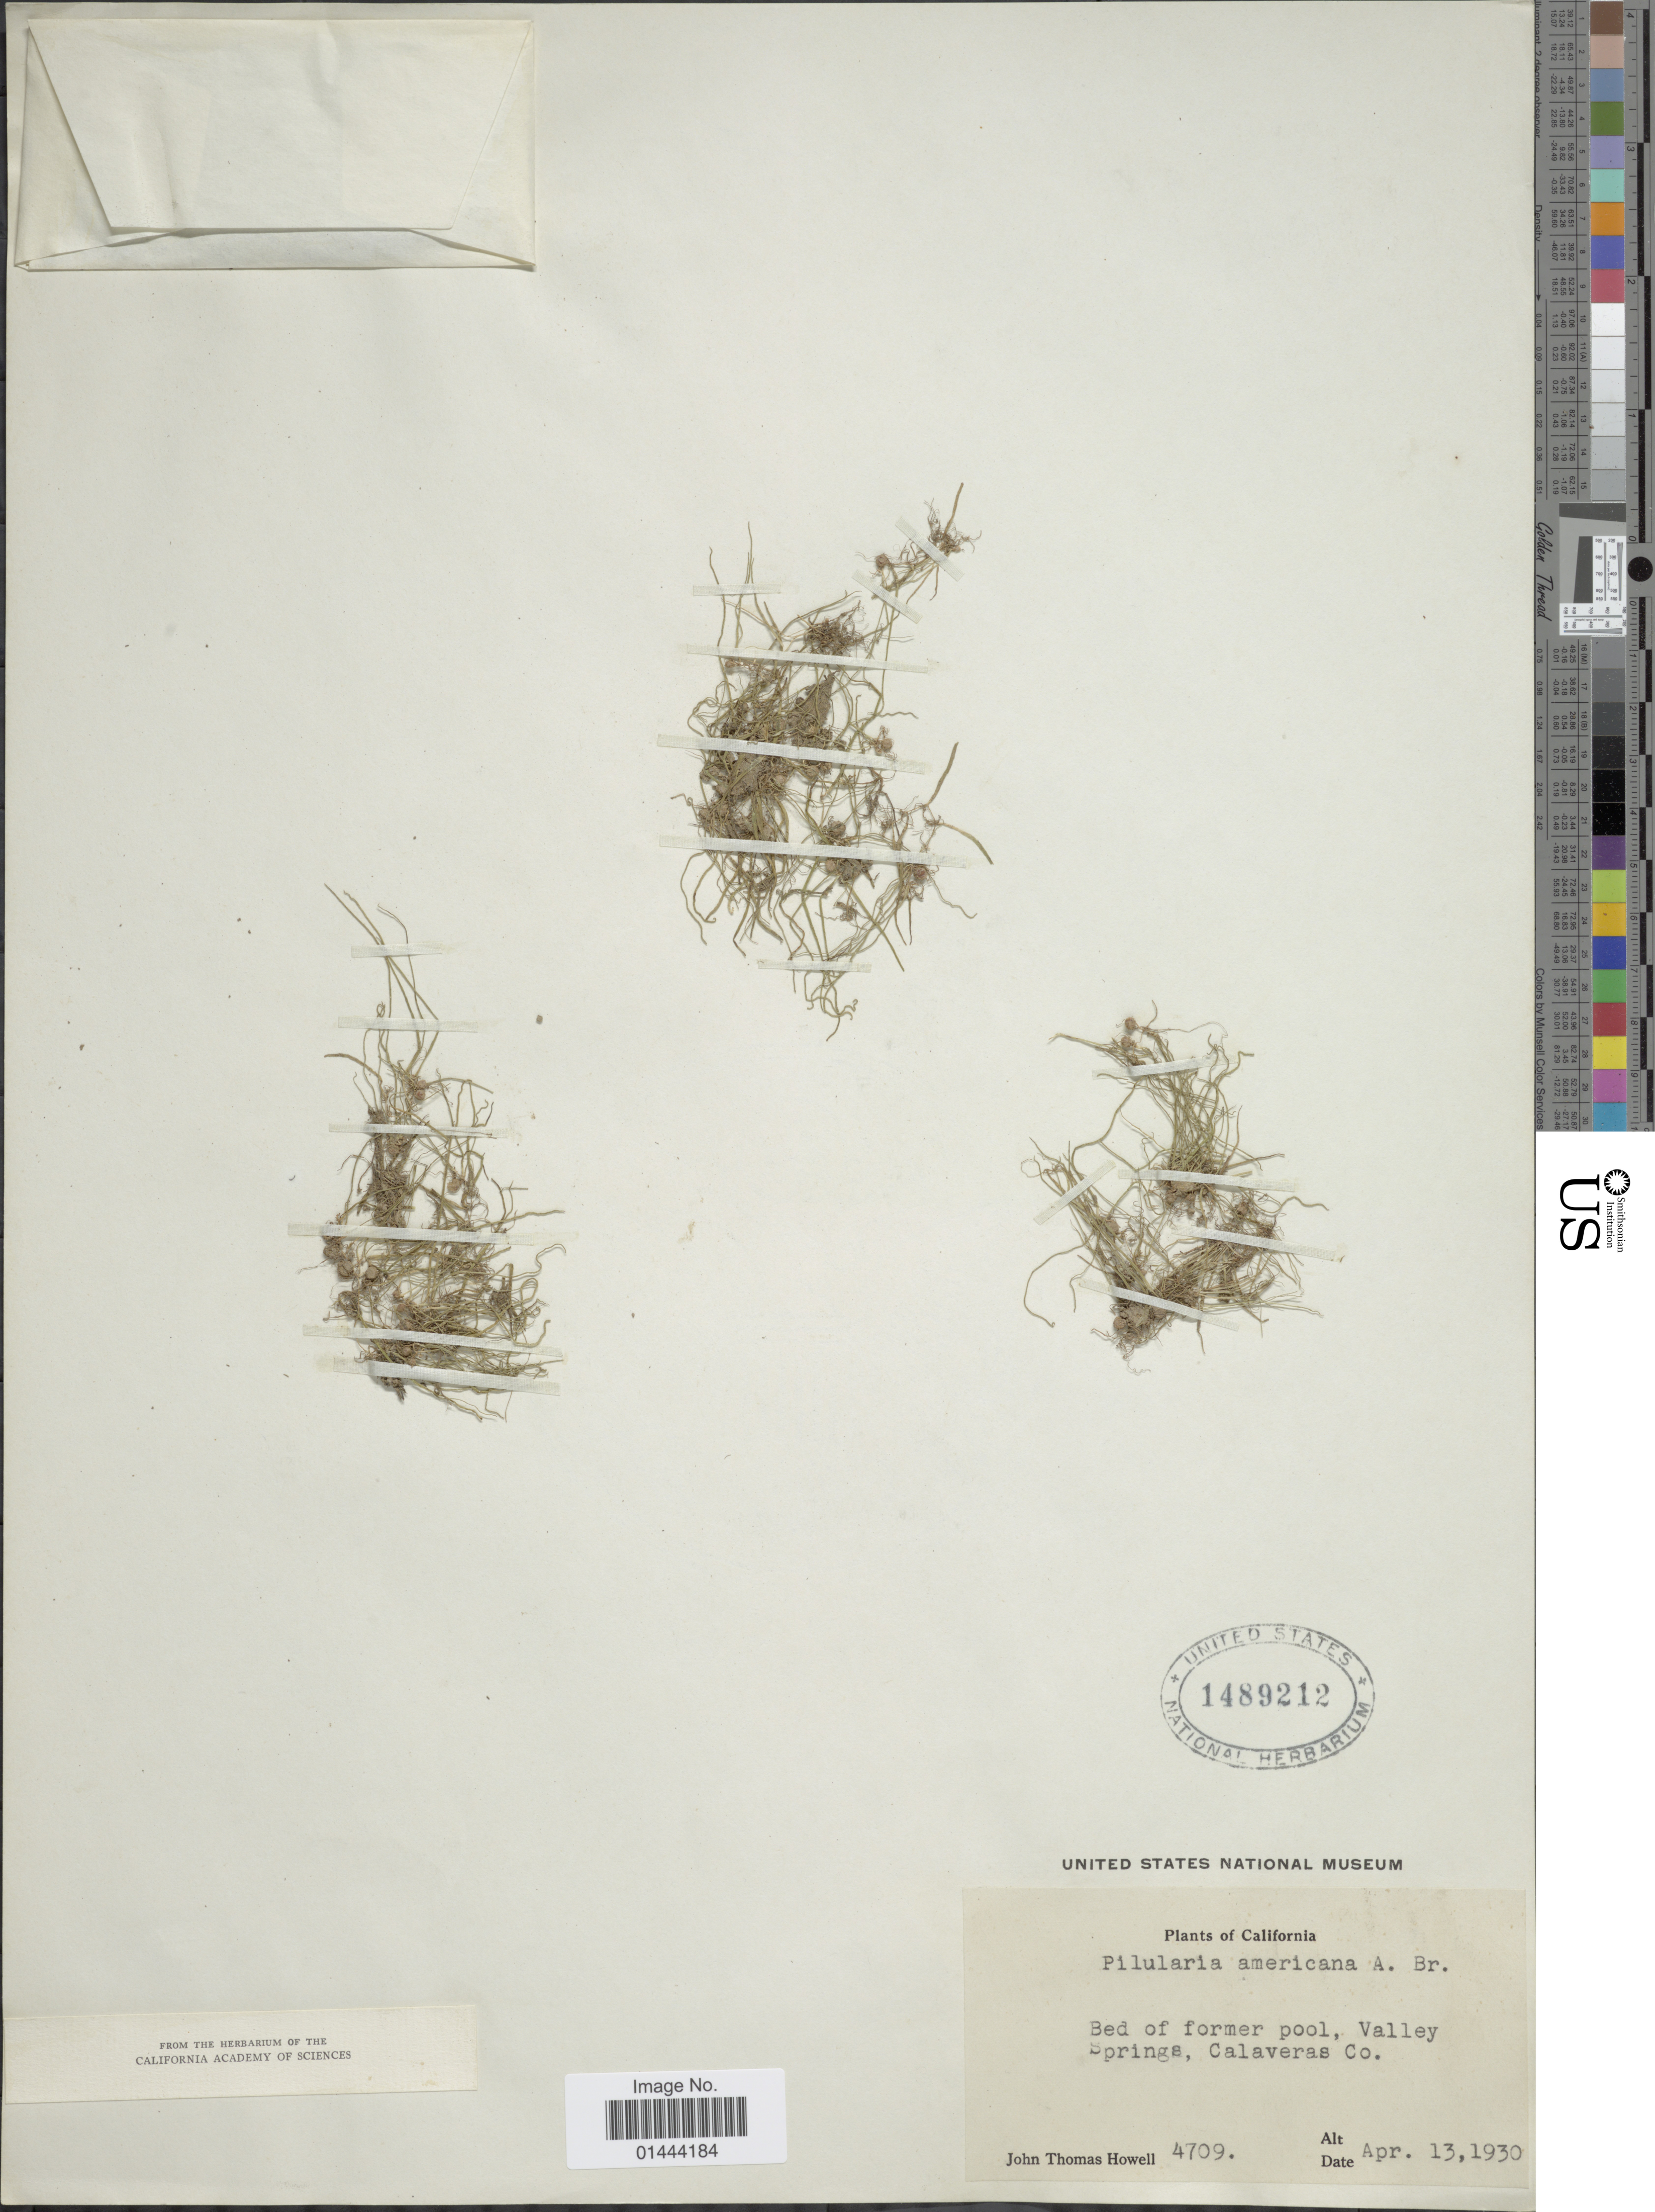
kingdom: Plantae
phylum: Tracheophyta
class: Polypodiopsida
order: Salviniales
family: Marsileaceae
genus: Pilularia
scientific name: Pilularia americana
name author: A. Braun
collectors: J. T. Howell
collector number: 4709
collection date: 1930-04-13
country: United States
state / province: California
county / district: Calaveras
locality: Bed of former pool, Valley Springs, Calaveras Co.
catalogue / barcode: US 1489212